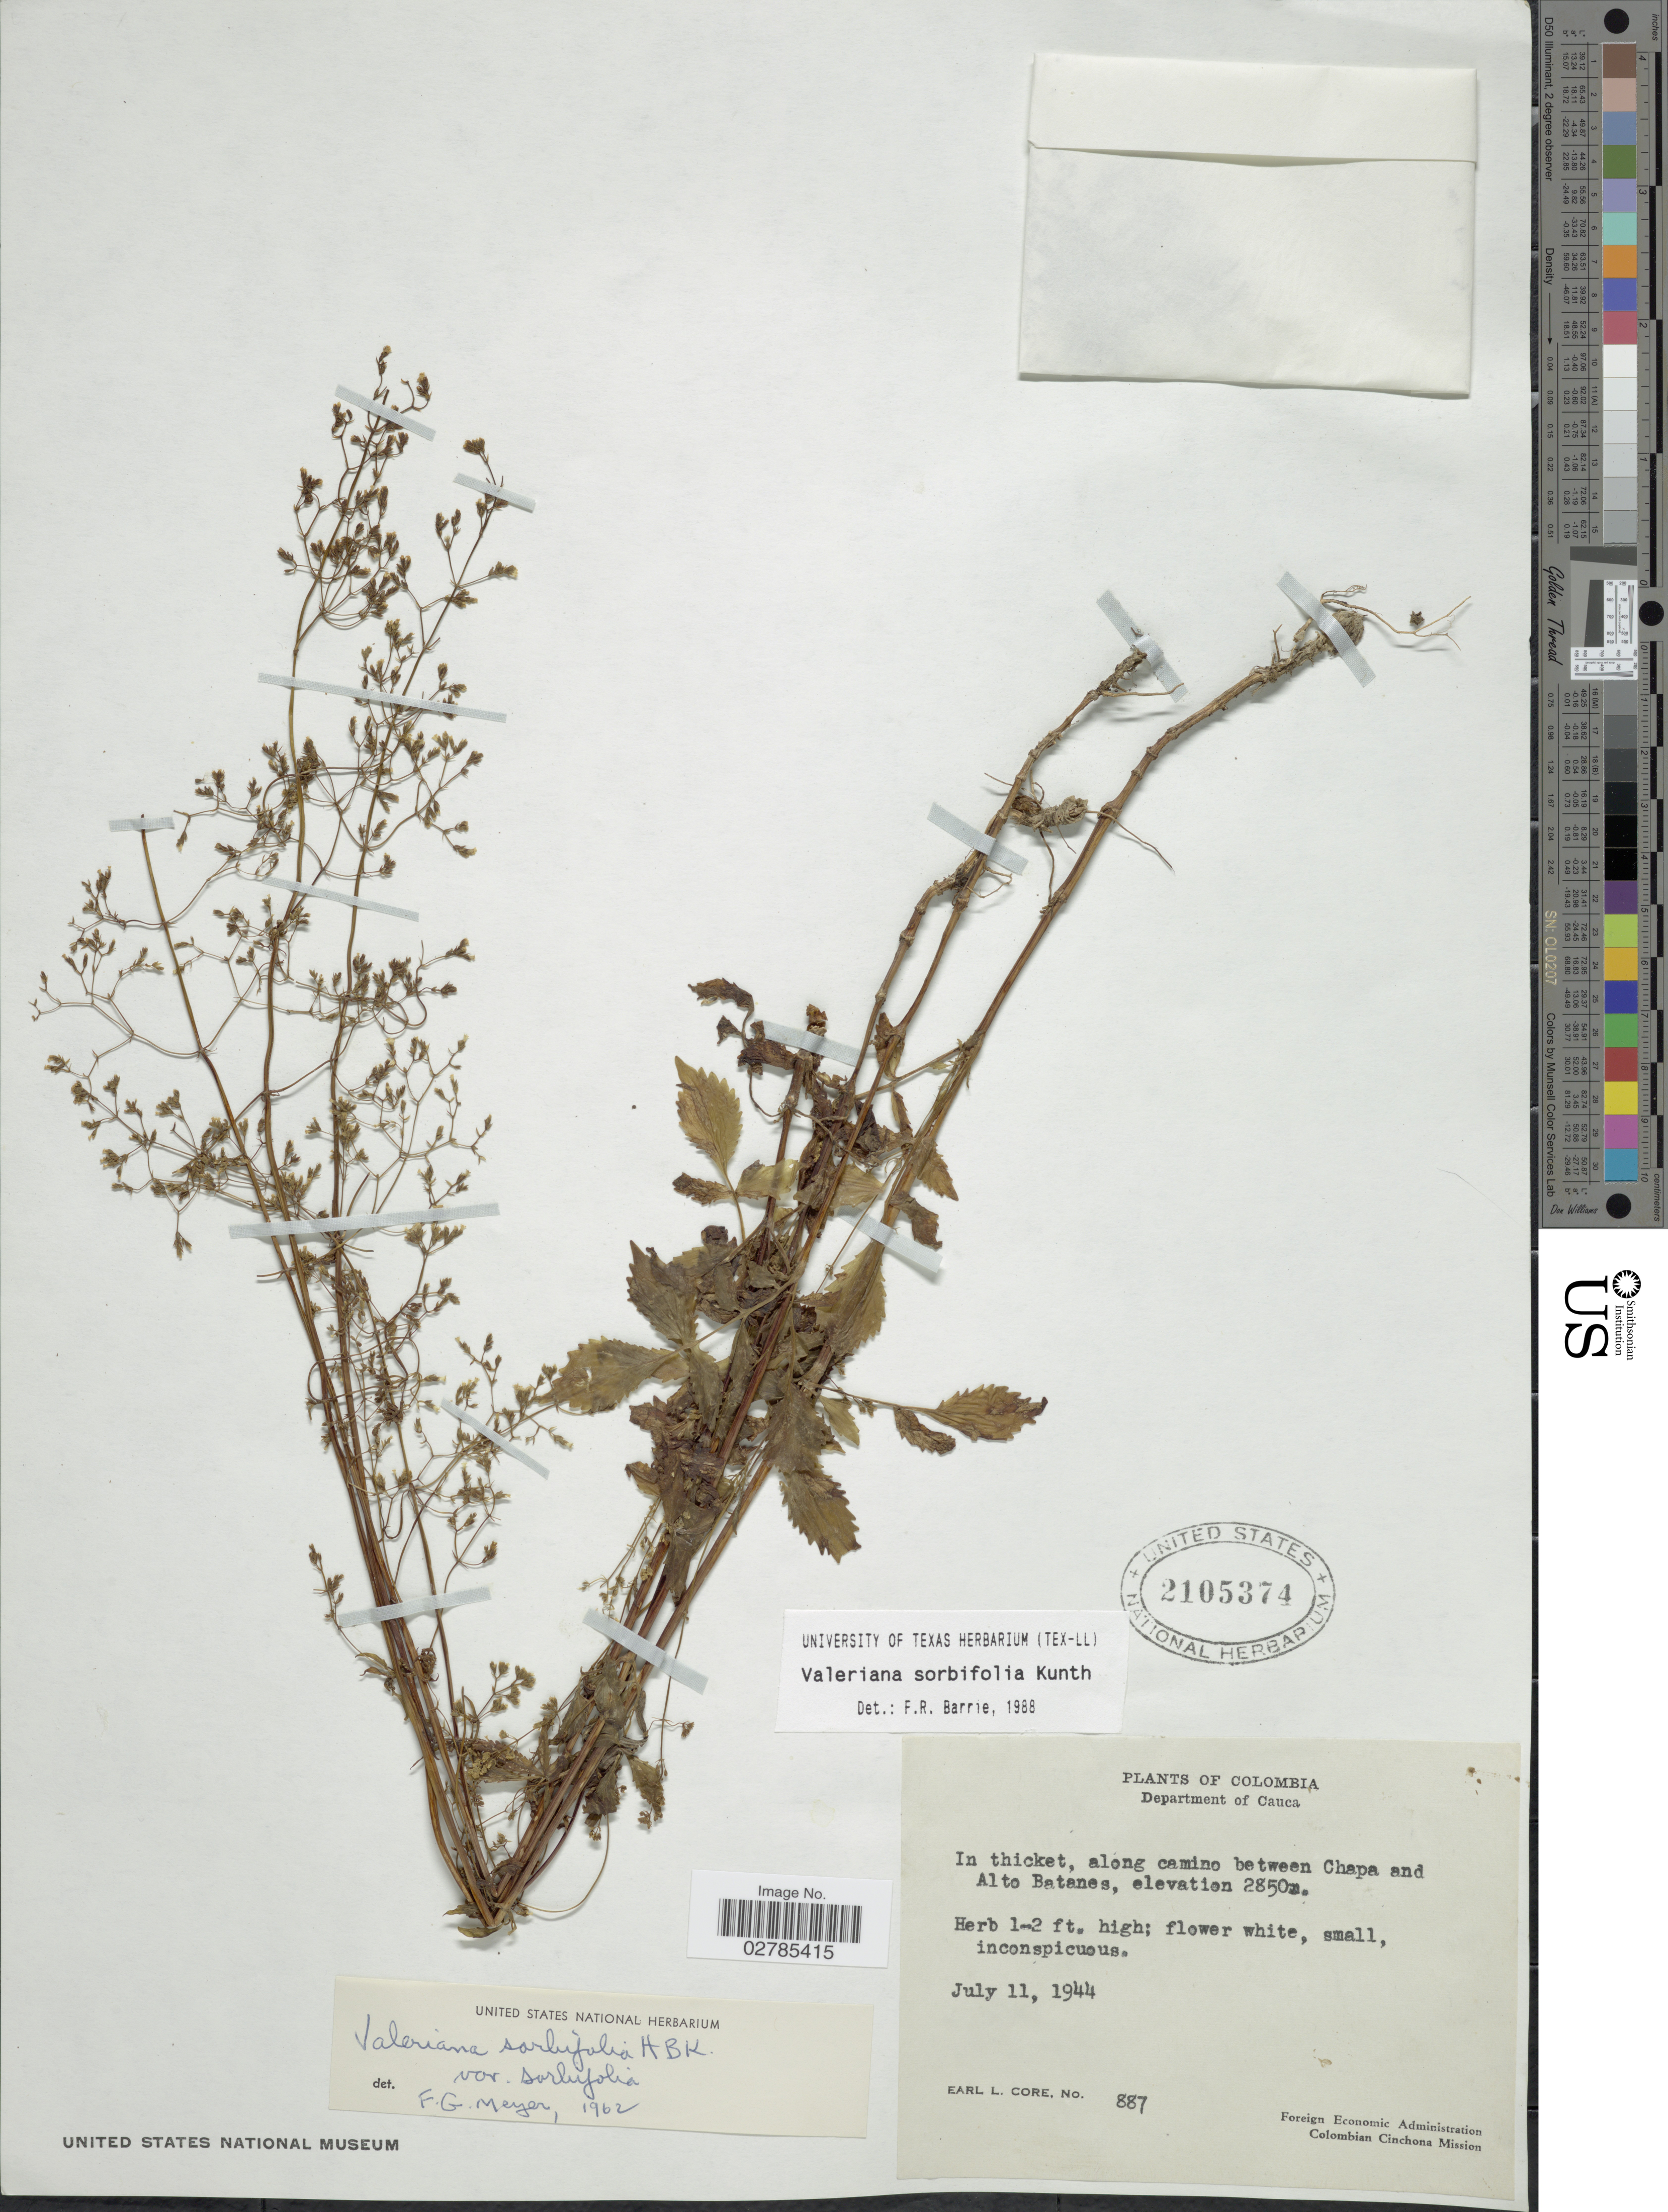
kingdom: Plantae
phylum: Tracheophyta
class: Magnoliopsida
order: Dipsacales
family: Caprifoliaceae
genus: Valeriana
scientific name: Valeriana sorbifolia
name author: Kunth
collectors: E. L. Core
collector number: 887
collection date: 1944-07-11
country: Colombia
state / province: Cauca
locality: Department of Cauca. In thicket, along camino between Chapa and Alto Batanes.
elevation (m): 2850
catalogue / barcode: US 2105374